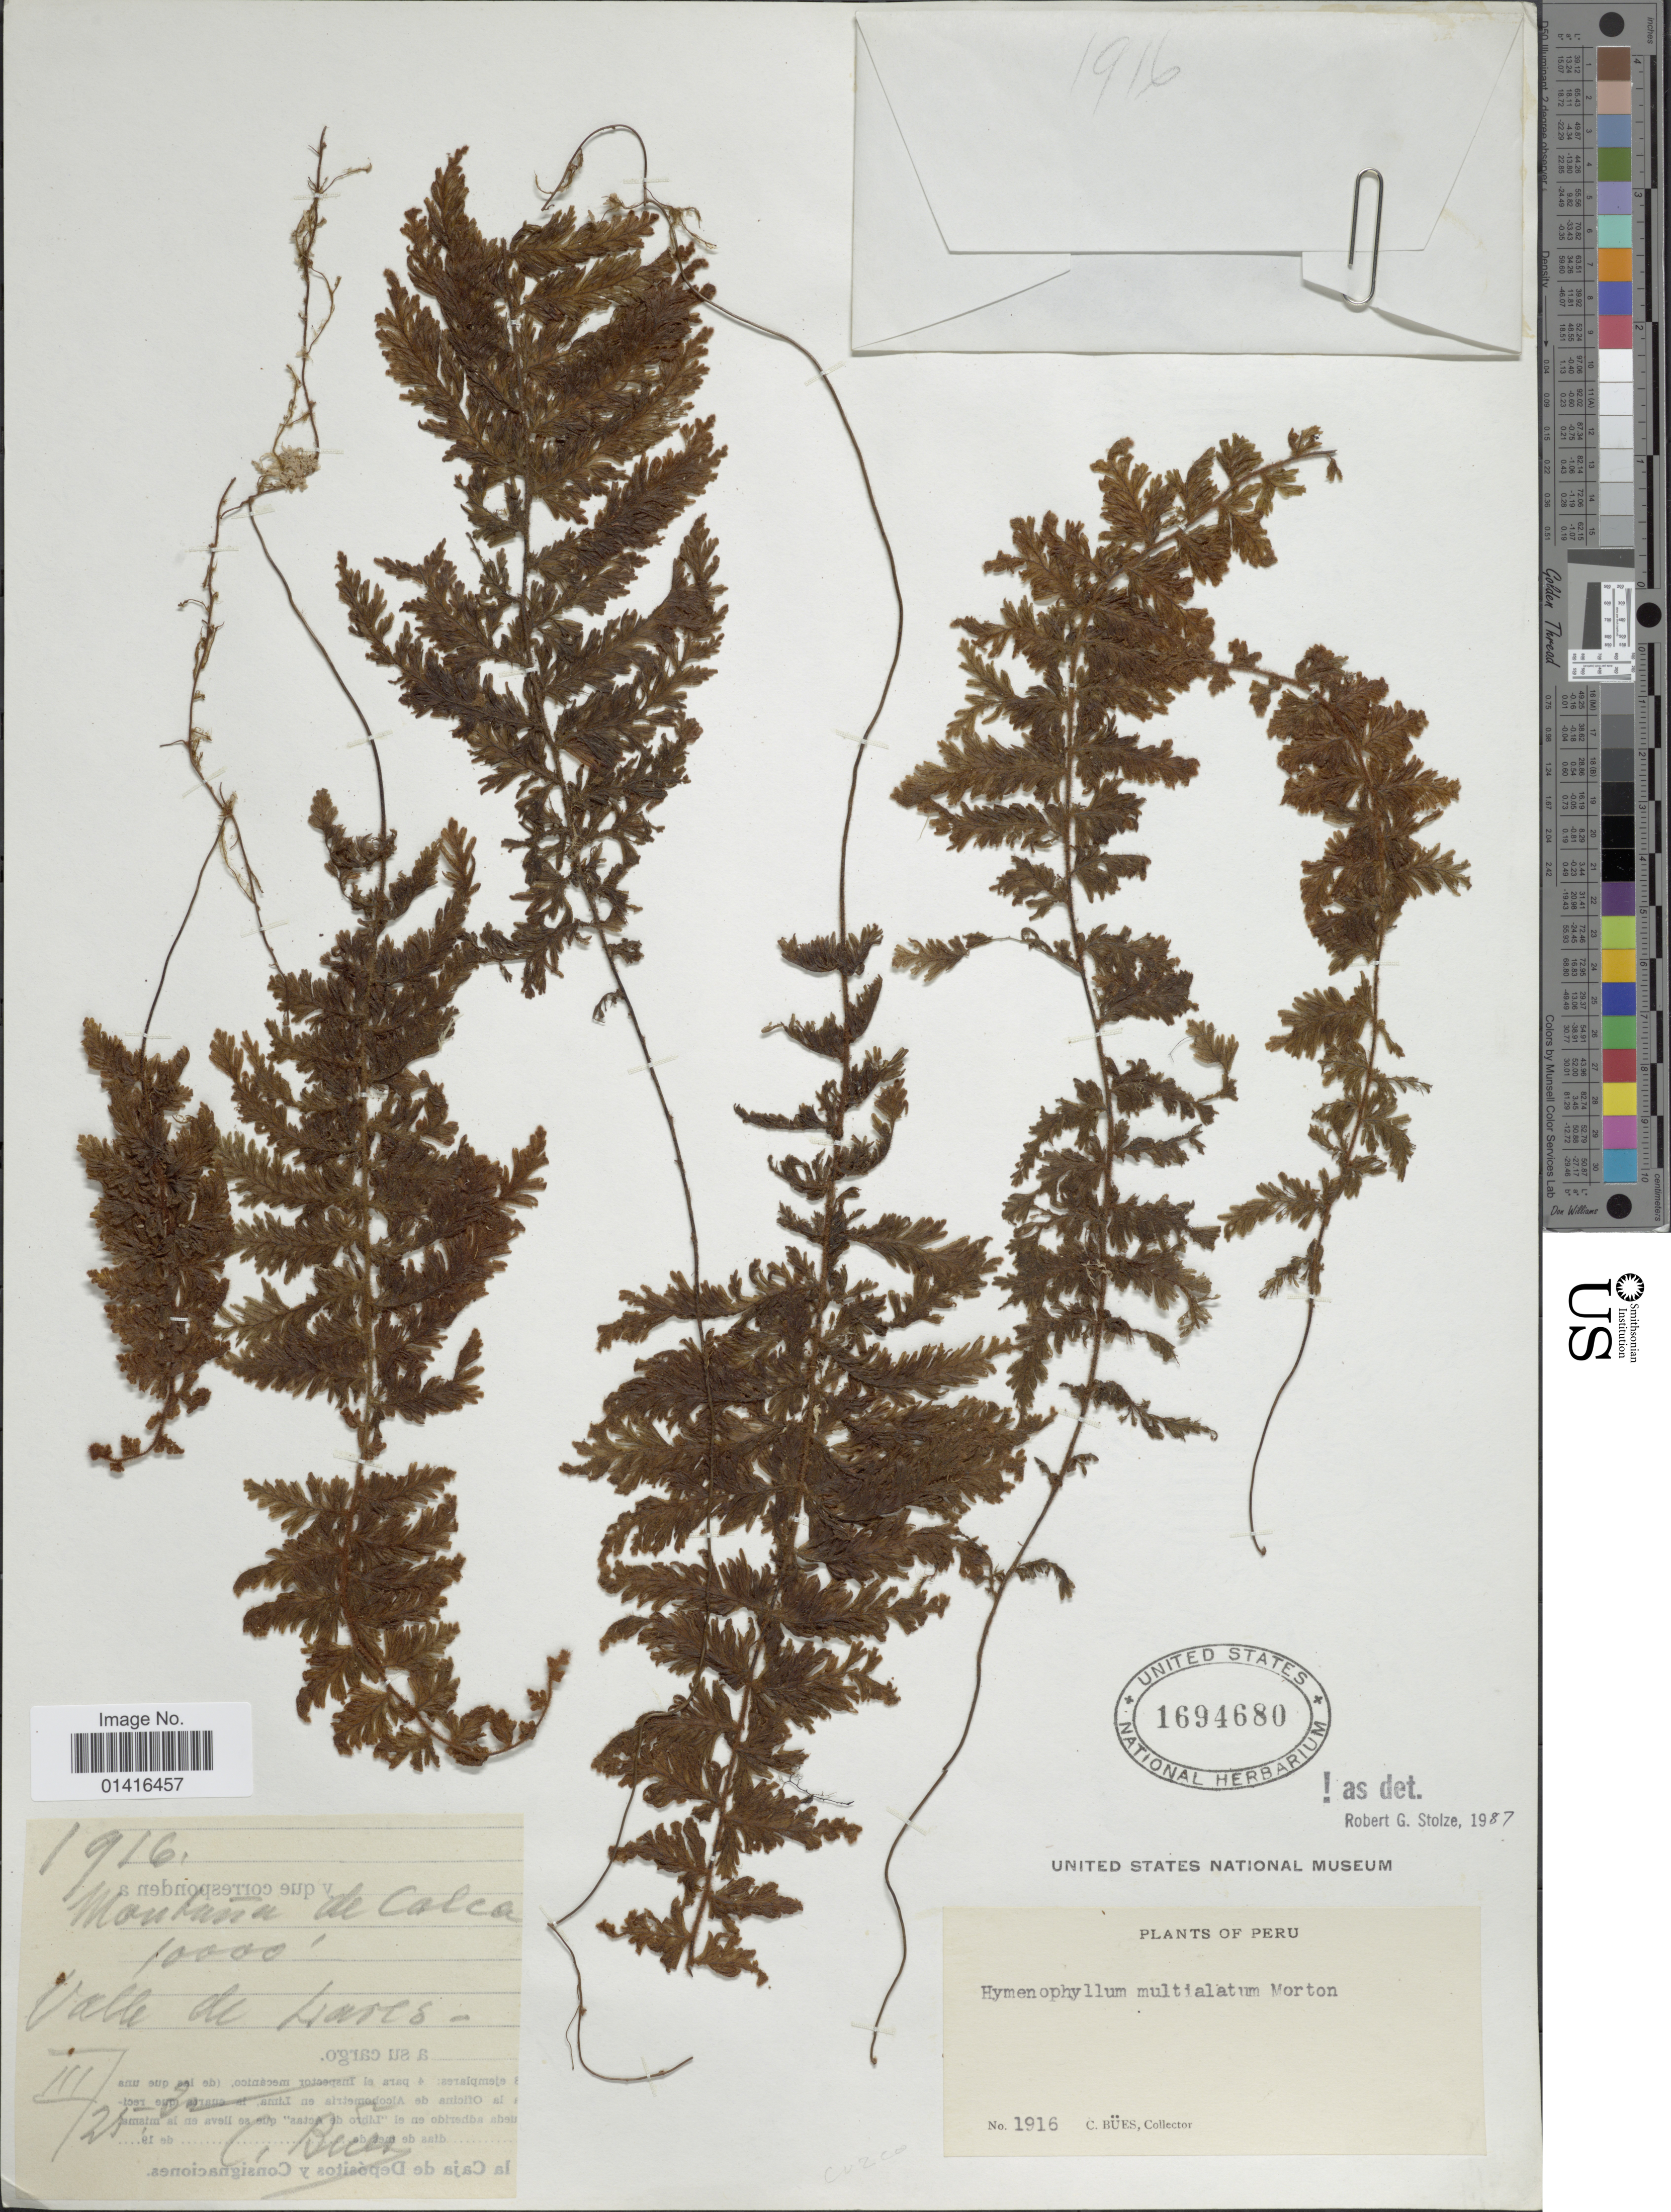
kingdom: Plantae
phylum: Tracheophyta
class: Polypodiopsida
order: Hymenophyllales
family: Hymenophyllaceae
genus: Hymenophyllum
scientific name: Hymenophyllum multialatum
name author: C.V. Morton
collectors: C. Bues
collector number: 1916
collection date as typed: Transcribed d/m/y: 25/3/32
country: Peru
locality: Montaña de Calca. Valle de Lares.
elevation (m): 3048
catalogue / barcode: US 1694680